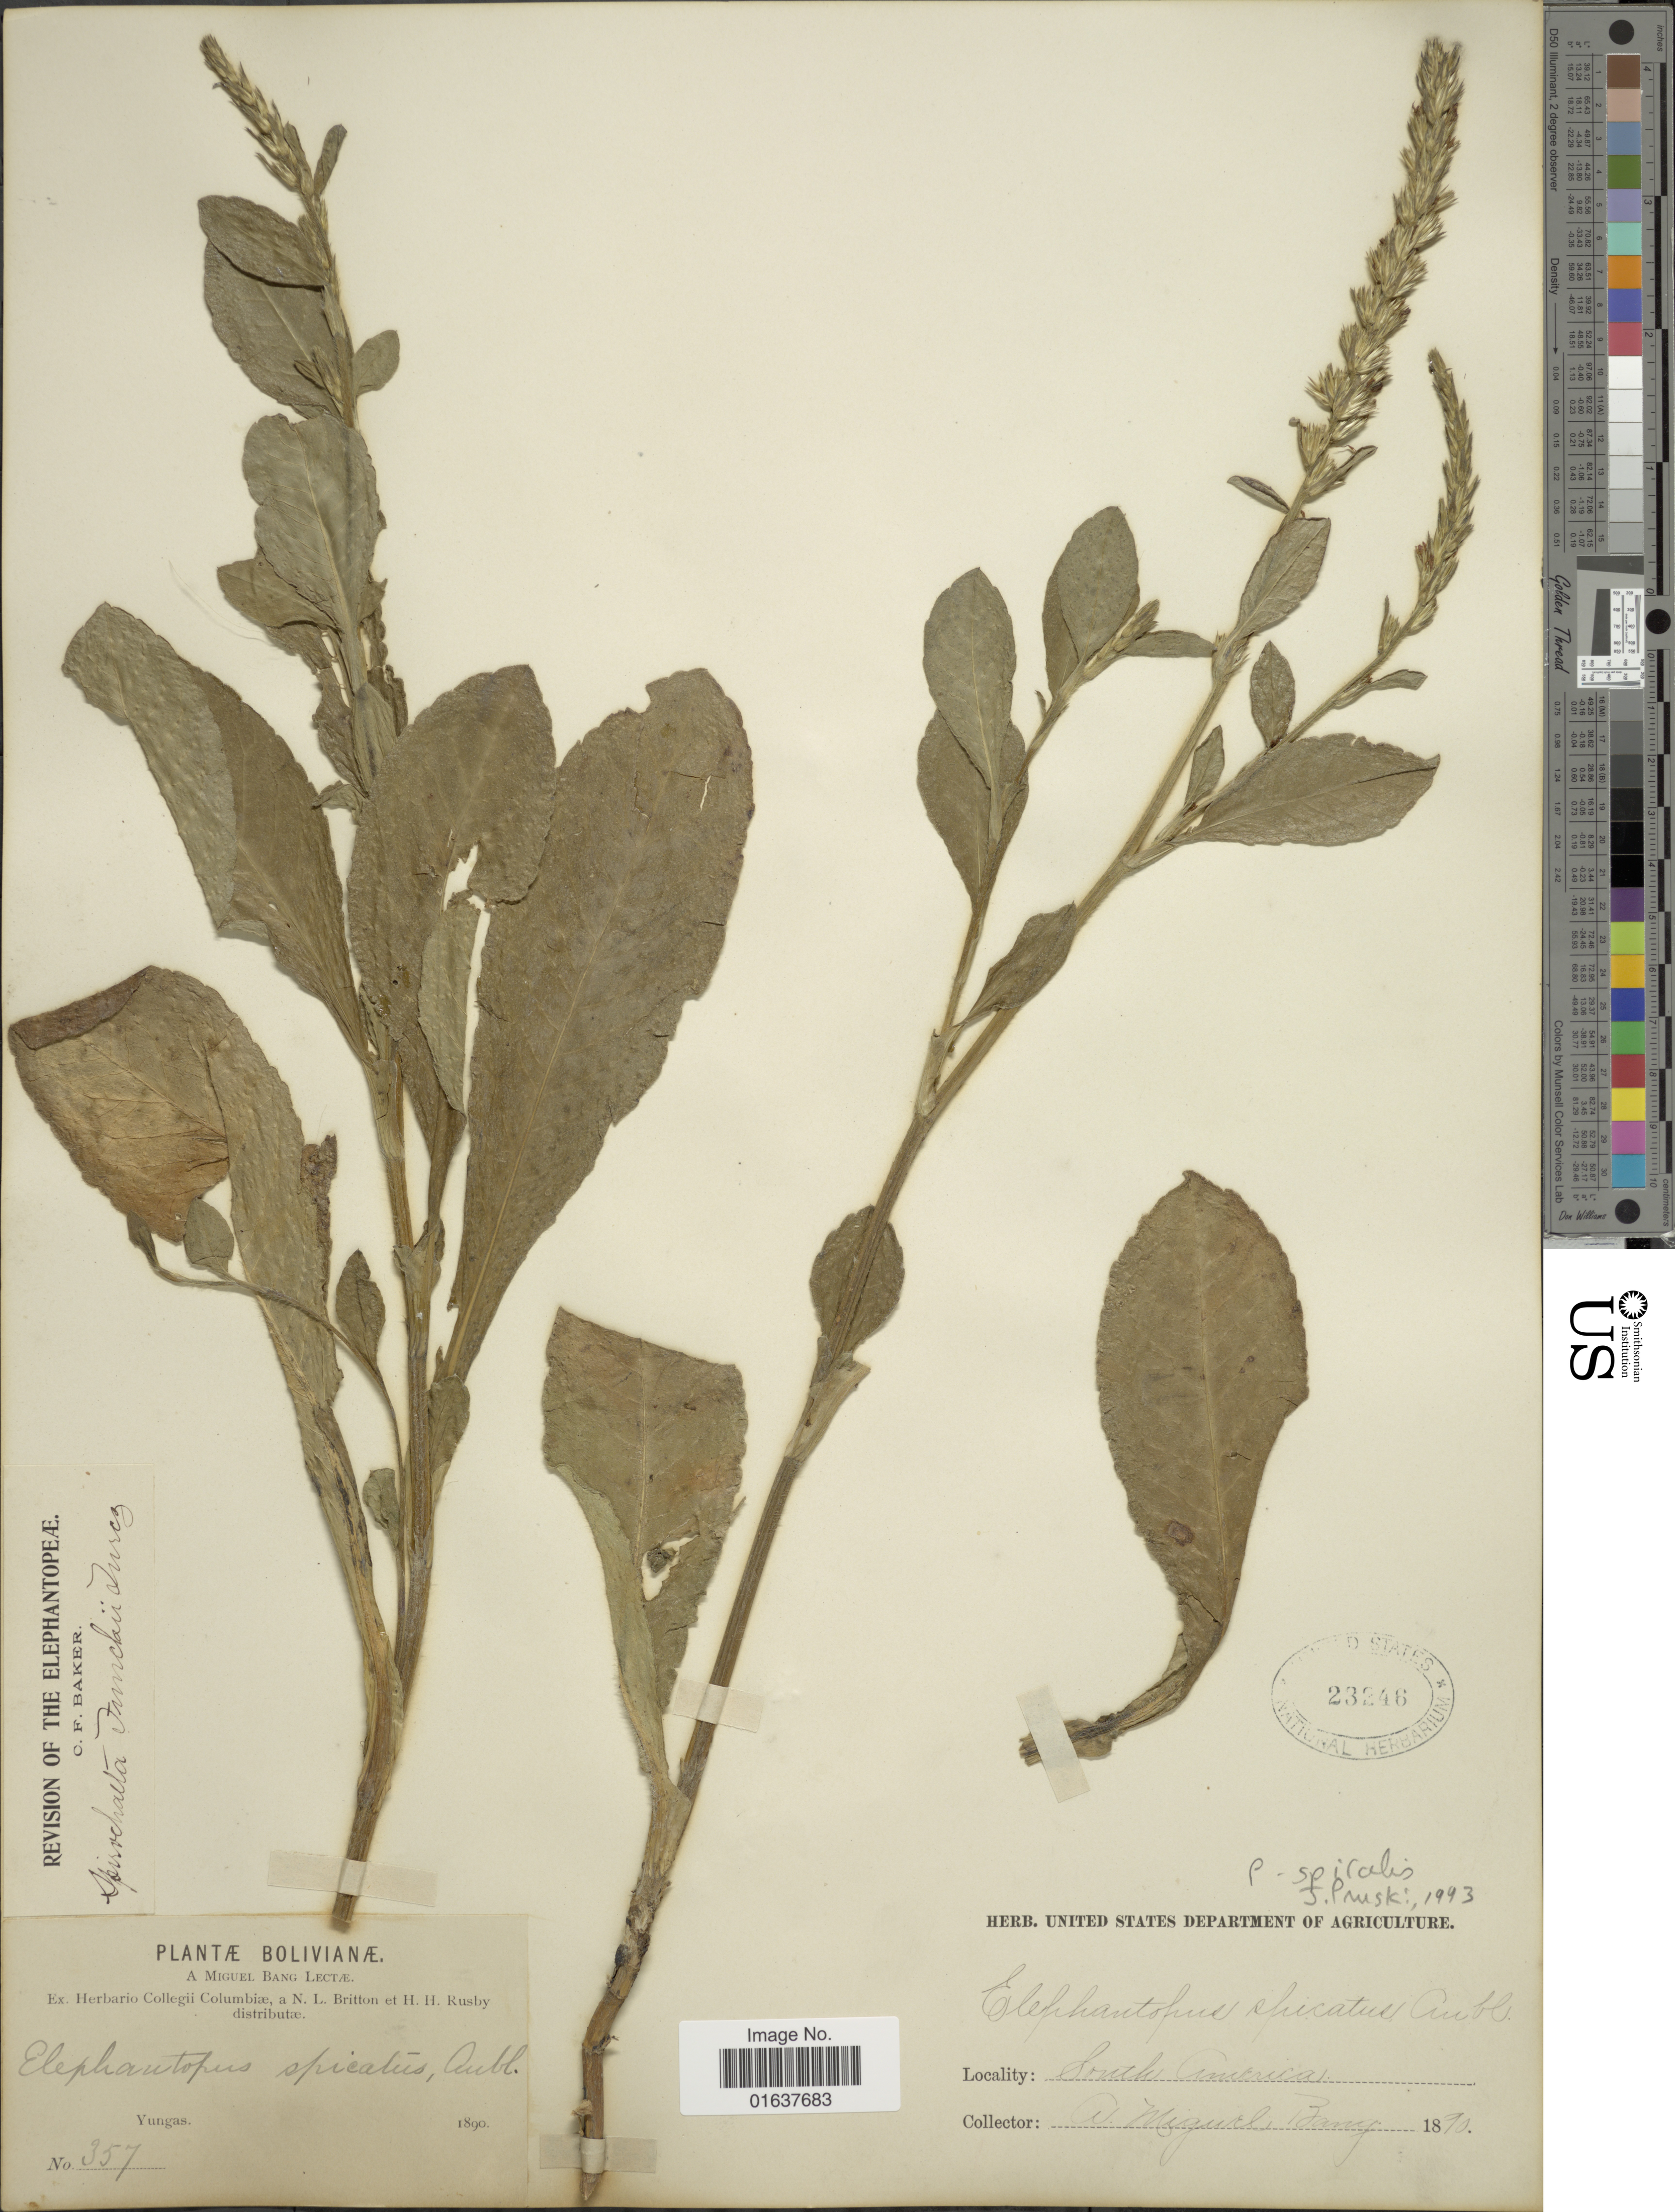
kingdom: Plantae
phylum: Tracheophyta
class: Magnoliopsida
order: Asterales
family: Asteraceae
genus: Pseudelephantopus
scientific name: Pseudelephantopus spiralis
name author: (Less.) Cronquist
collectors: M. Bang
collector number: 357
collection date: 1890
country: Bolivia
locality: Yungas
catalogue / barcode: US 23246